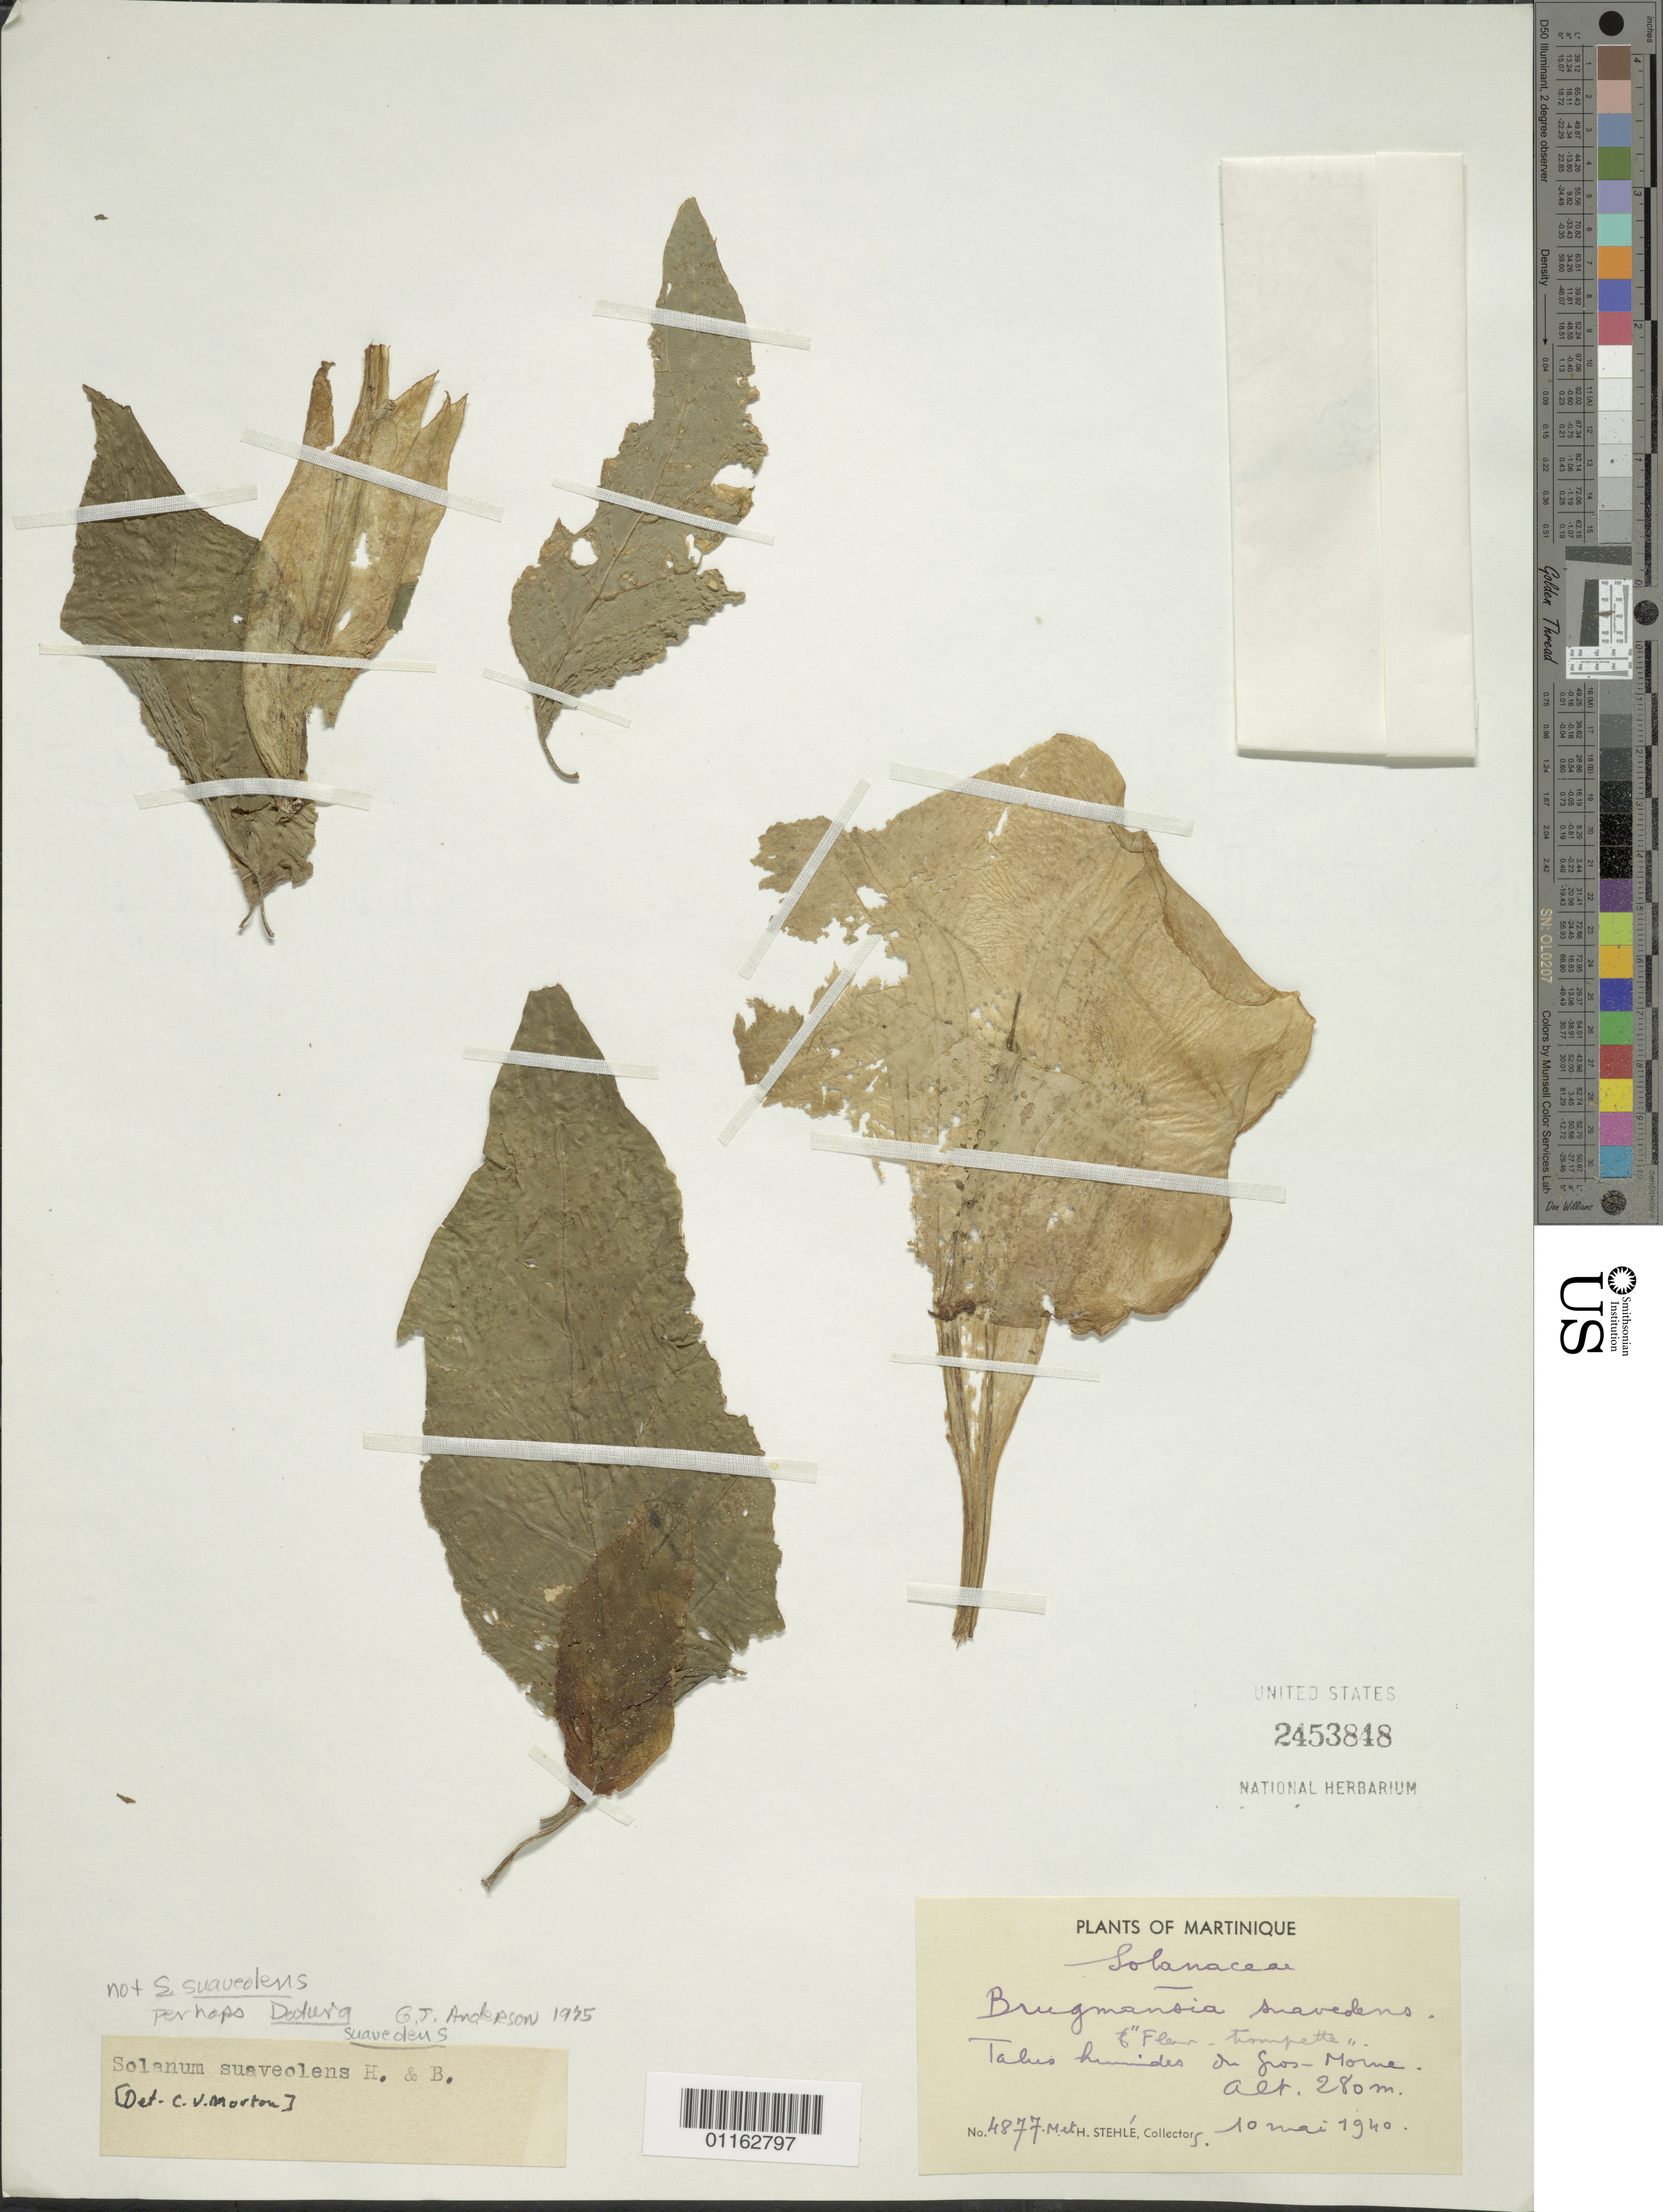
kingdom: Plantae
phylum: Tracheophyta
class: Magnoliopsida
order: Solanales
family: Solanaceae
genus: Datura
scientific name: Datura suaveolens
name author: Humb. & Bonpl. ex Willd.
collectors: H. Stehlé & M. Stehlé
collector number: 4877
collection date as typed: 10 May 1940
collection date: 1940-05-10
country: Martinique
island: Martinique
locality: Tabis humides de Gros-Morne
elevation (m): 280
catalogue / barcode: US 2453848